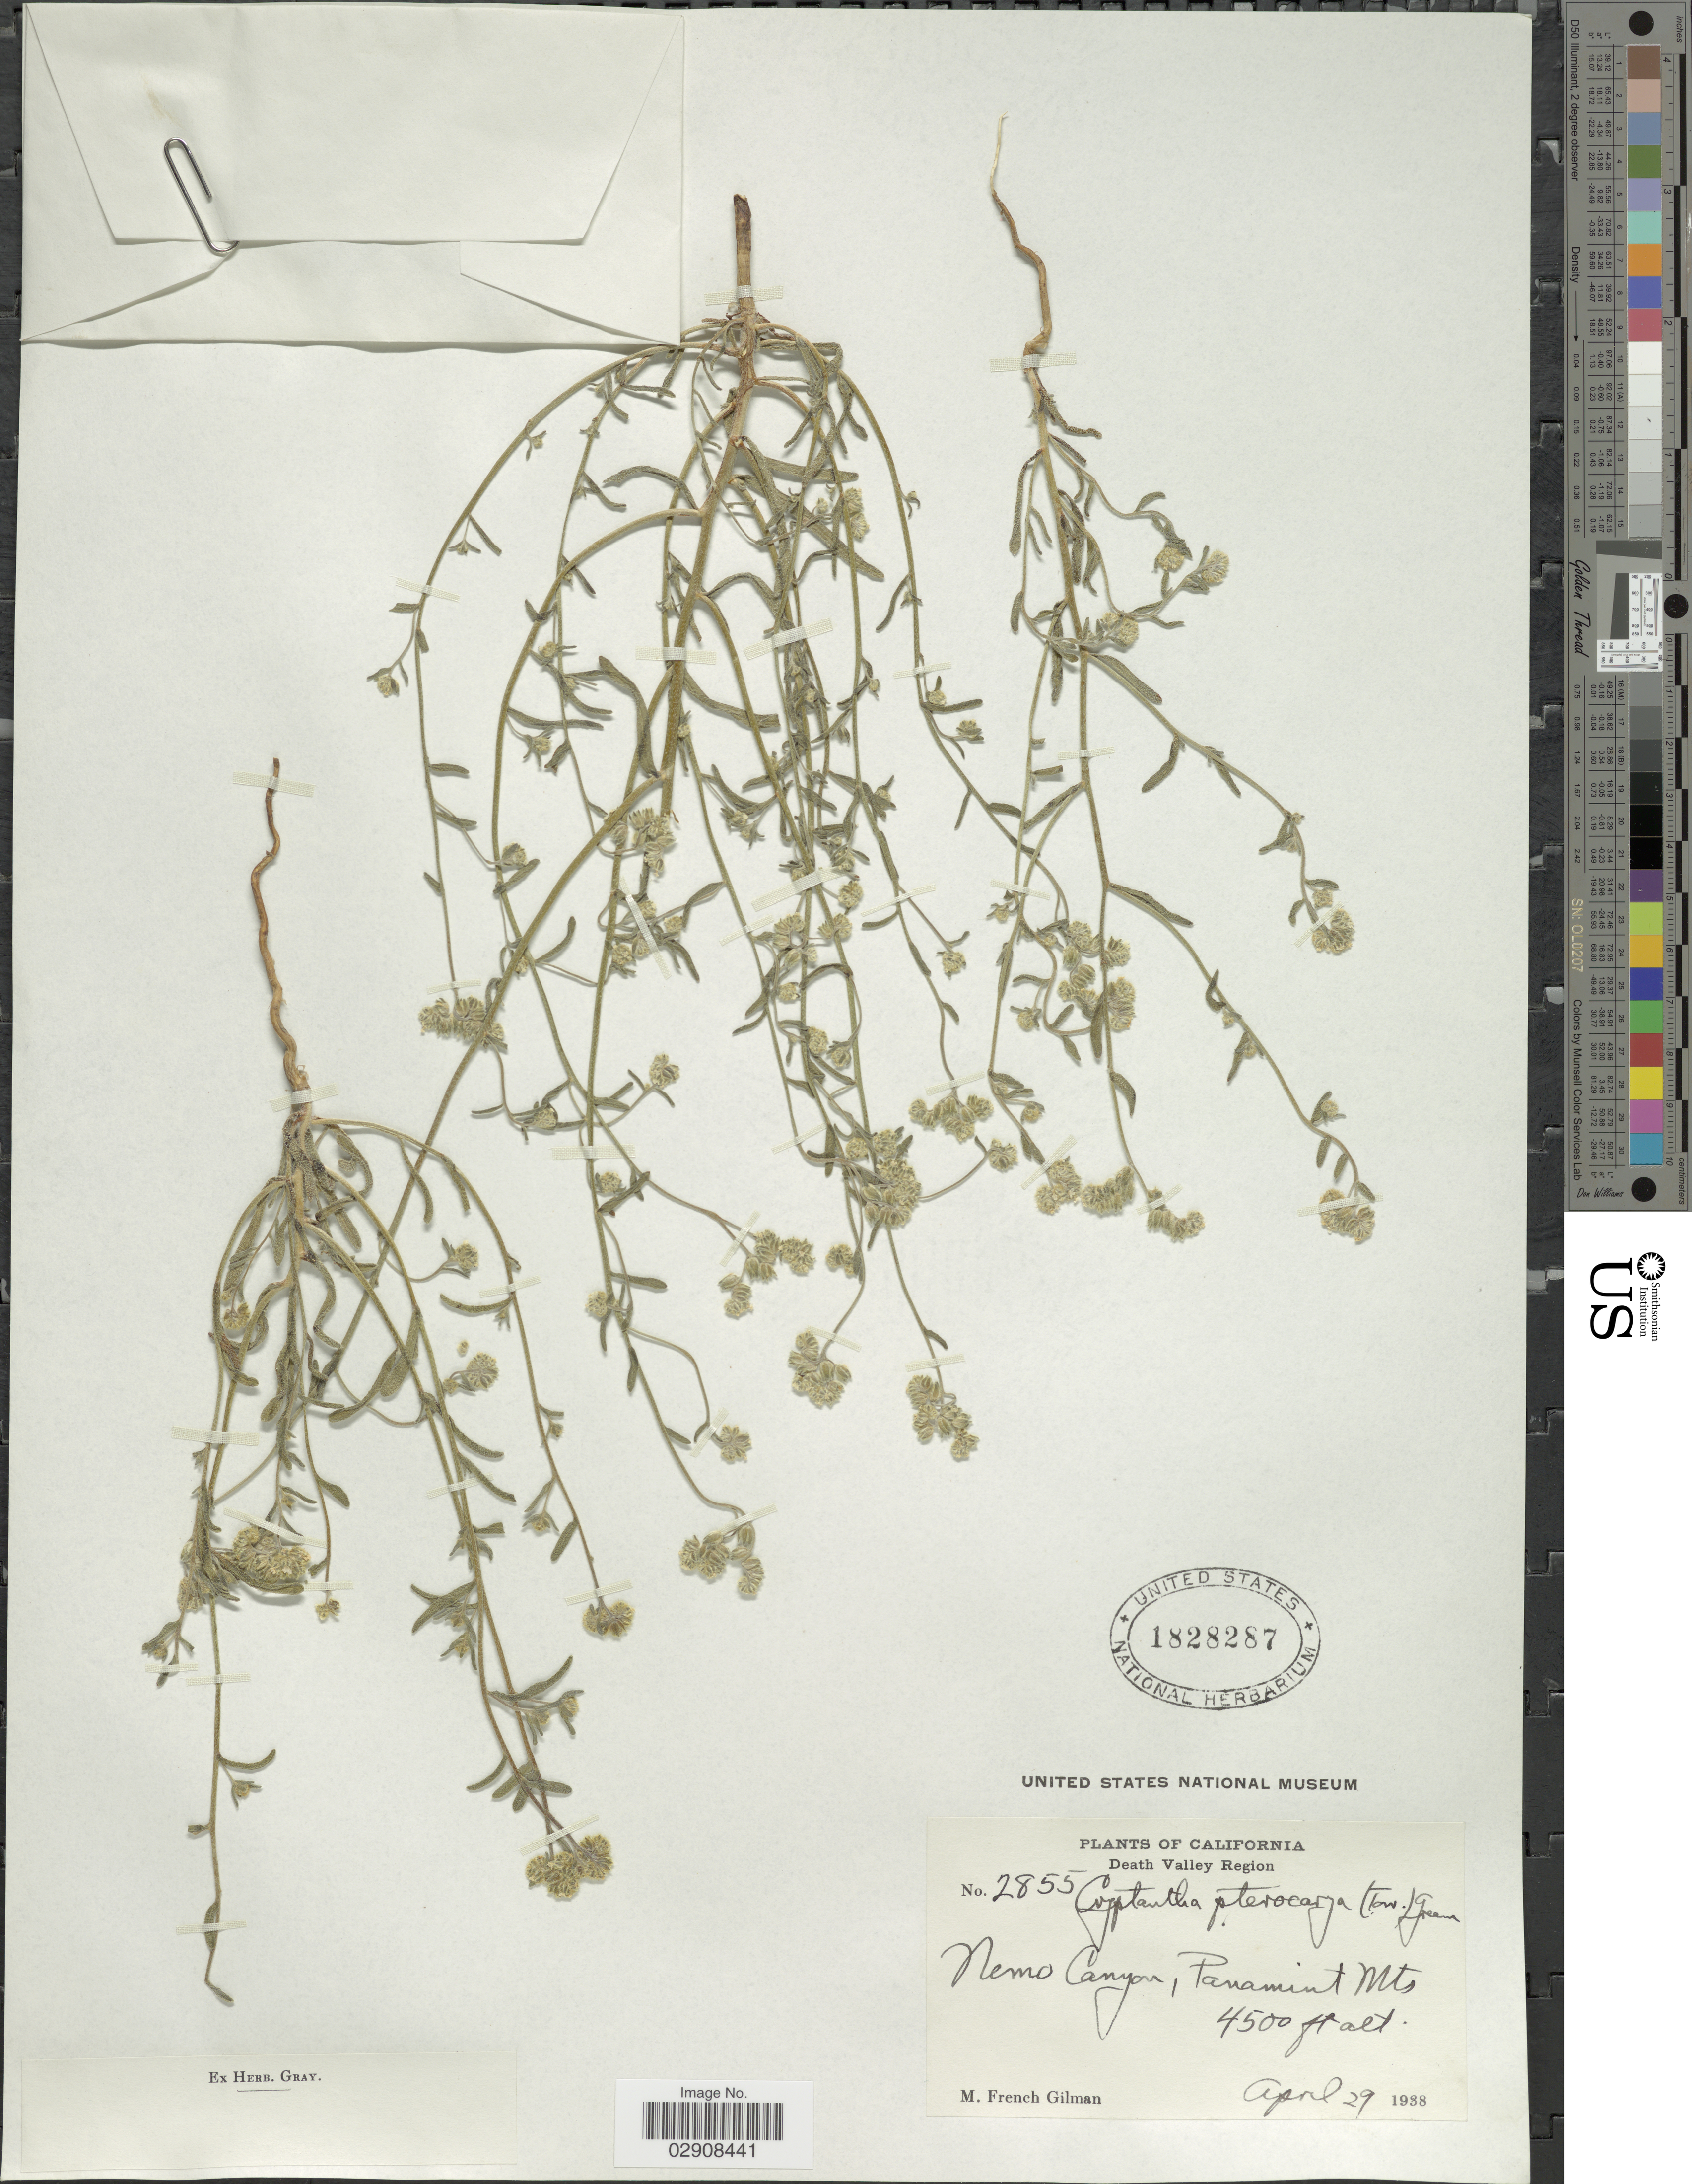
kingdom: Plantae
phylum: Tracheophyta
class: Magnoliopsida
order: Boraginales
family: Boraginaceae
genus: Cryptantha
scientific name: Cryptantha pterocarya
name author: (Torr.) Greene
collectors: M. F. Gilman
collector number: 2855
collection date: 1938-04-29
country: United States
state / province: California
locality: Death Valley Region. Nemo Canyon, Panamint Mts.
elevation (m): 1372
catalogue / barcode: US 1828287